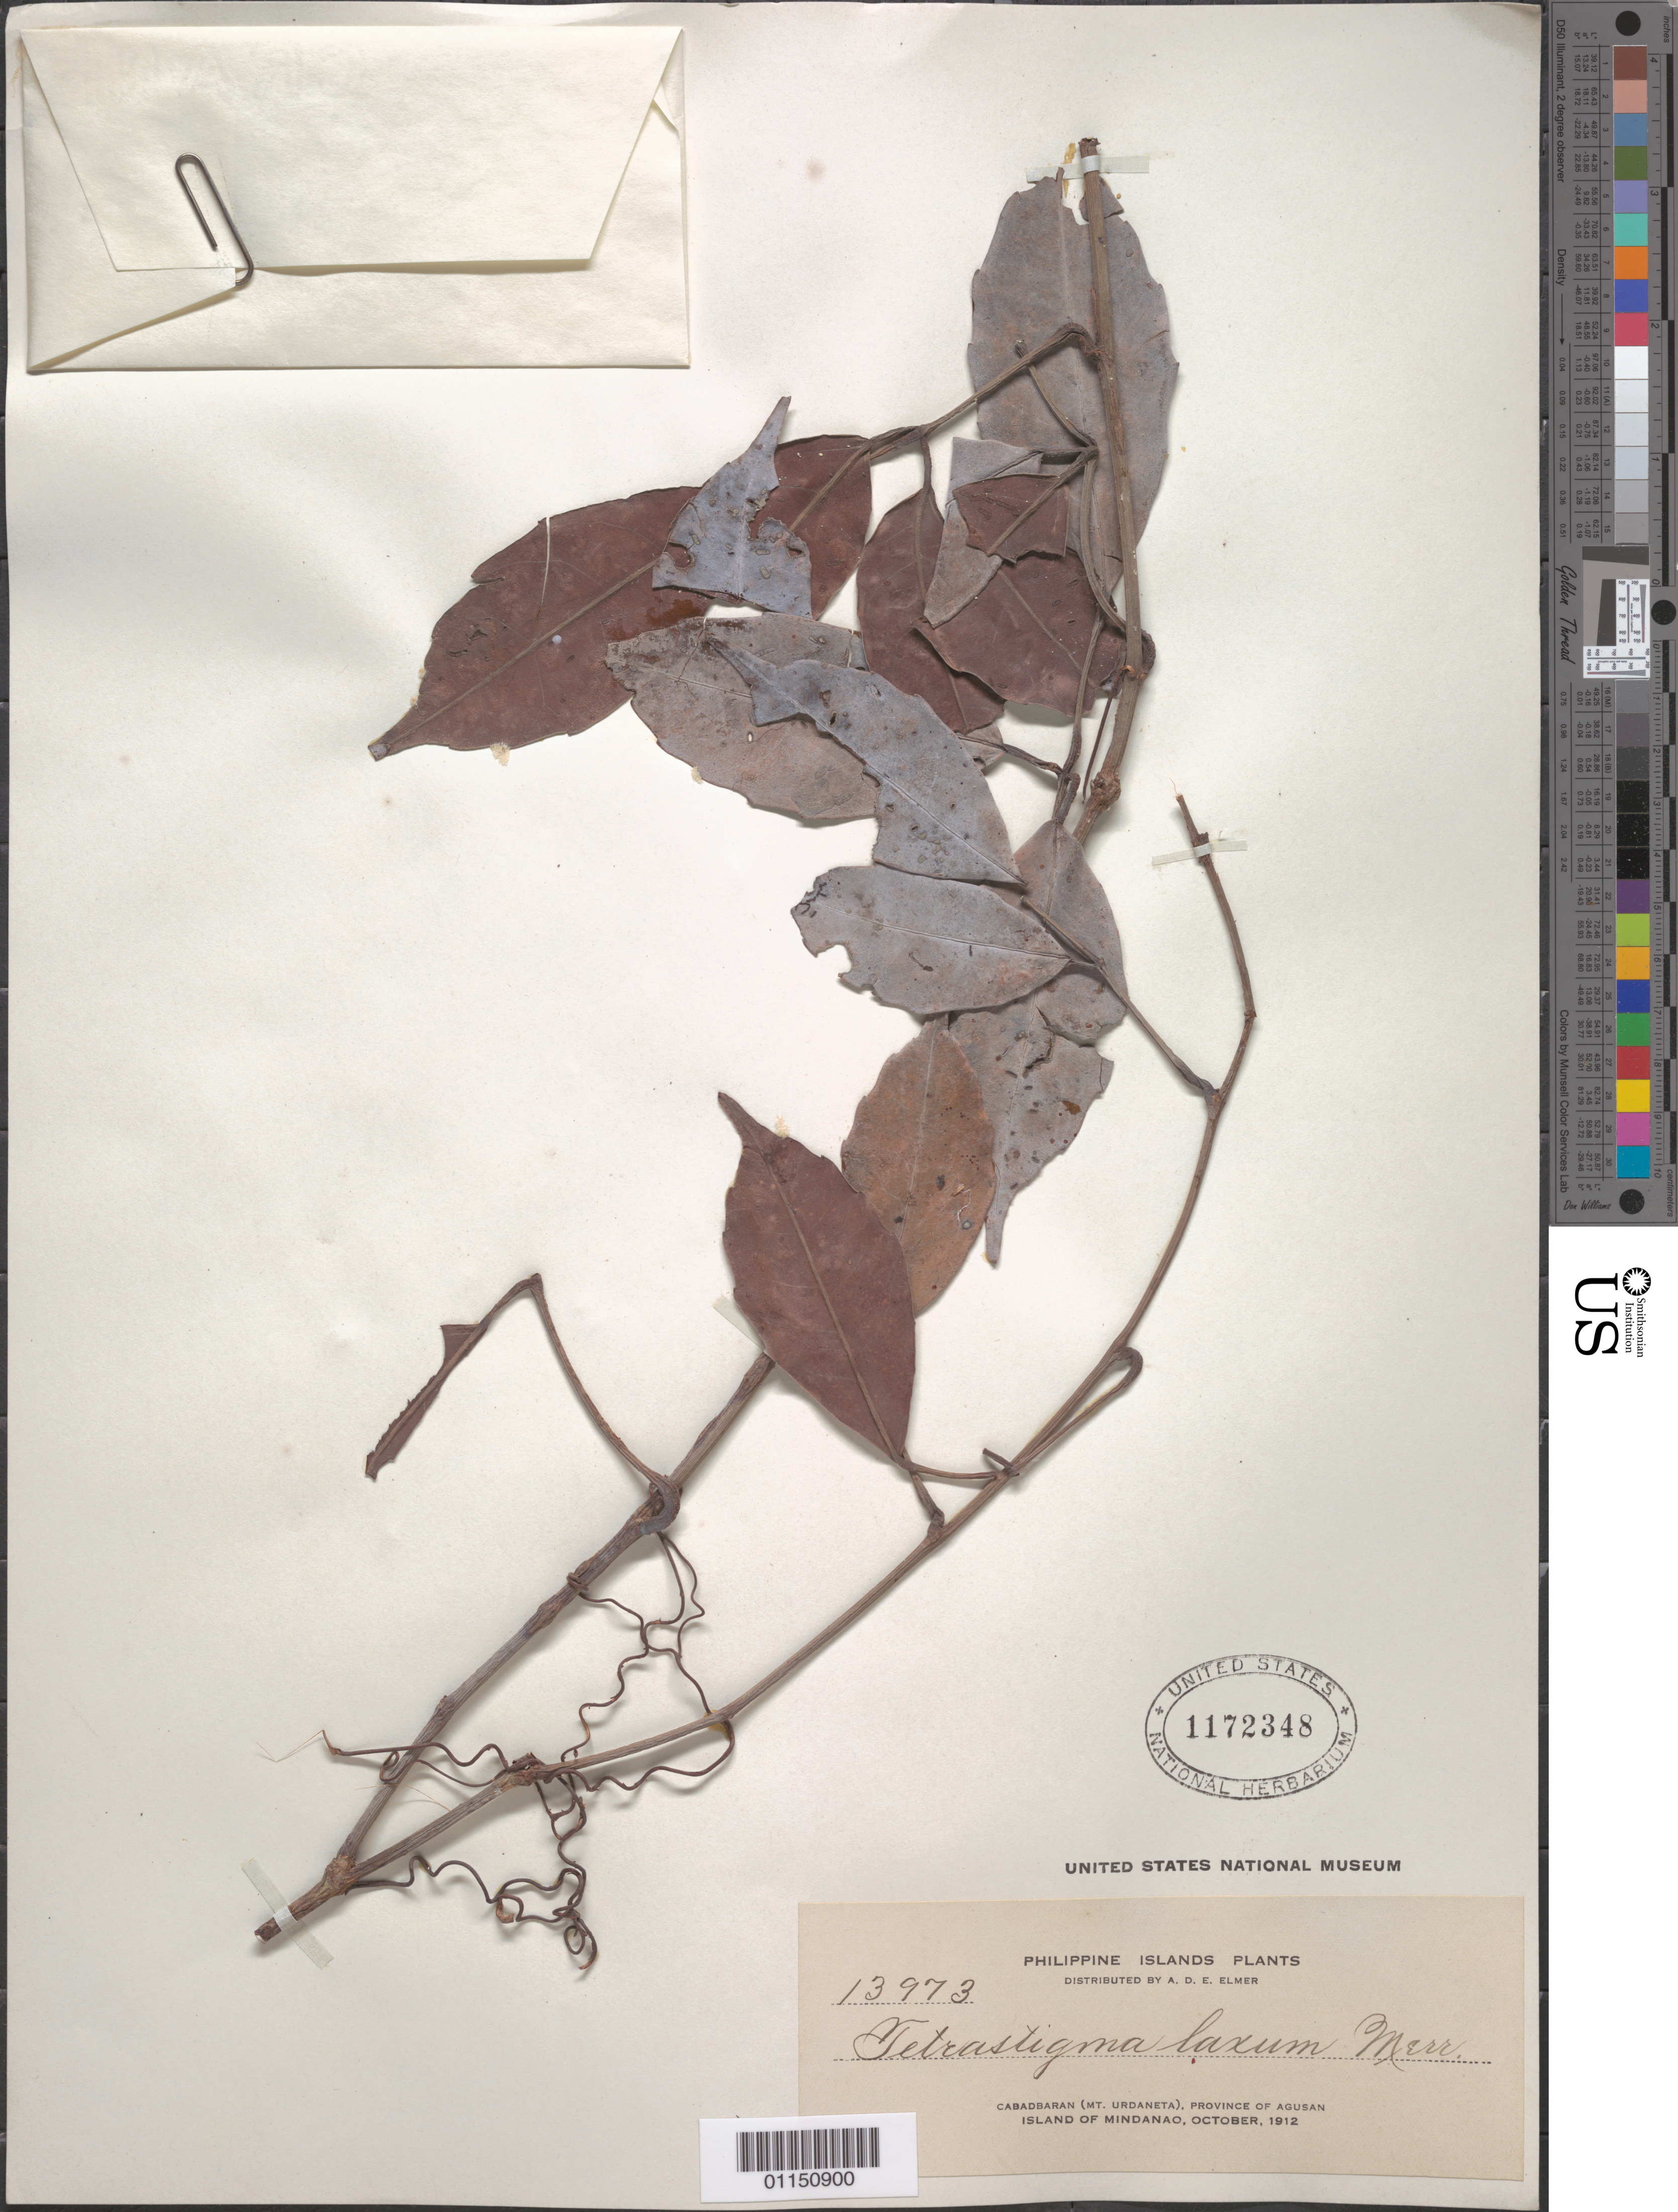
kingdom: Plantae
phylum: Tracheophyta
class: Magnoliopsida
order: Vitales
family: Vitaceae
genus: Tetrastigma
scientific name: Tetrastigma laxum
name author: Merr.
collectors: A. D. E. Elmer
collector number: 13973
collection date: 1912-10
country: Philippines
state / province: Caraga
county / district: Agusan del Norte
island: Mindanao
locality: Cabadbaran (Mt Urdaneta).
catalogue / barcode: US 1172348